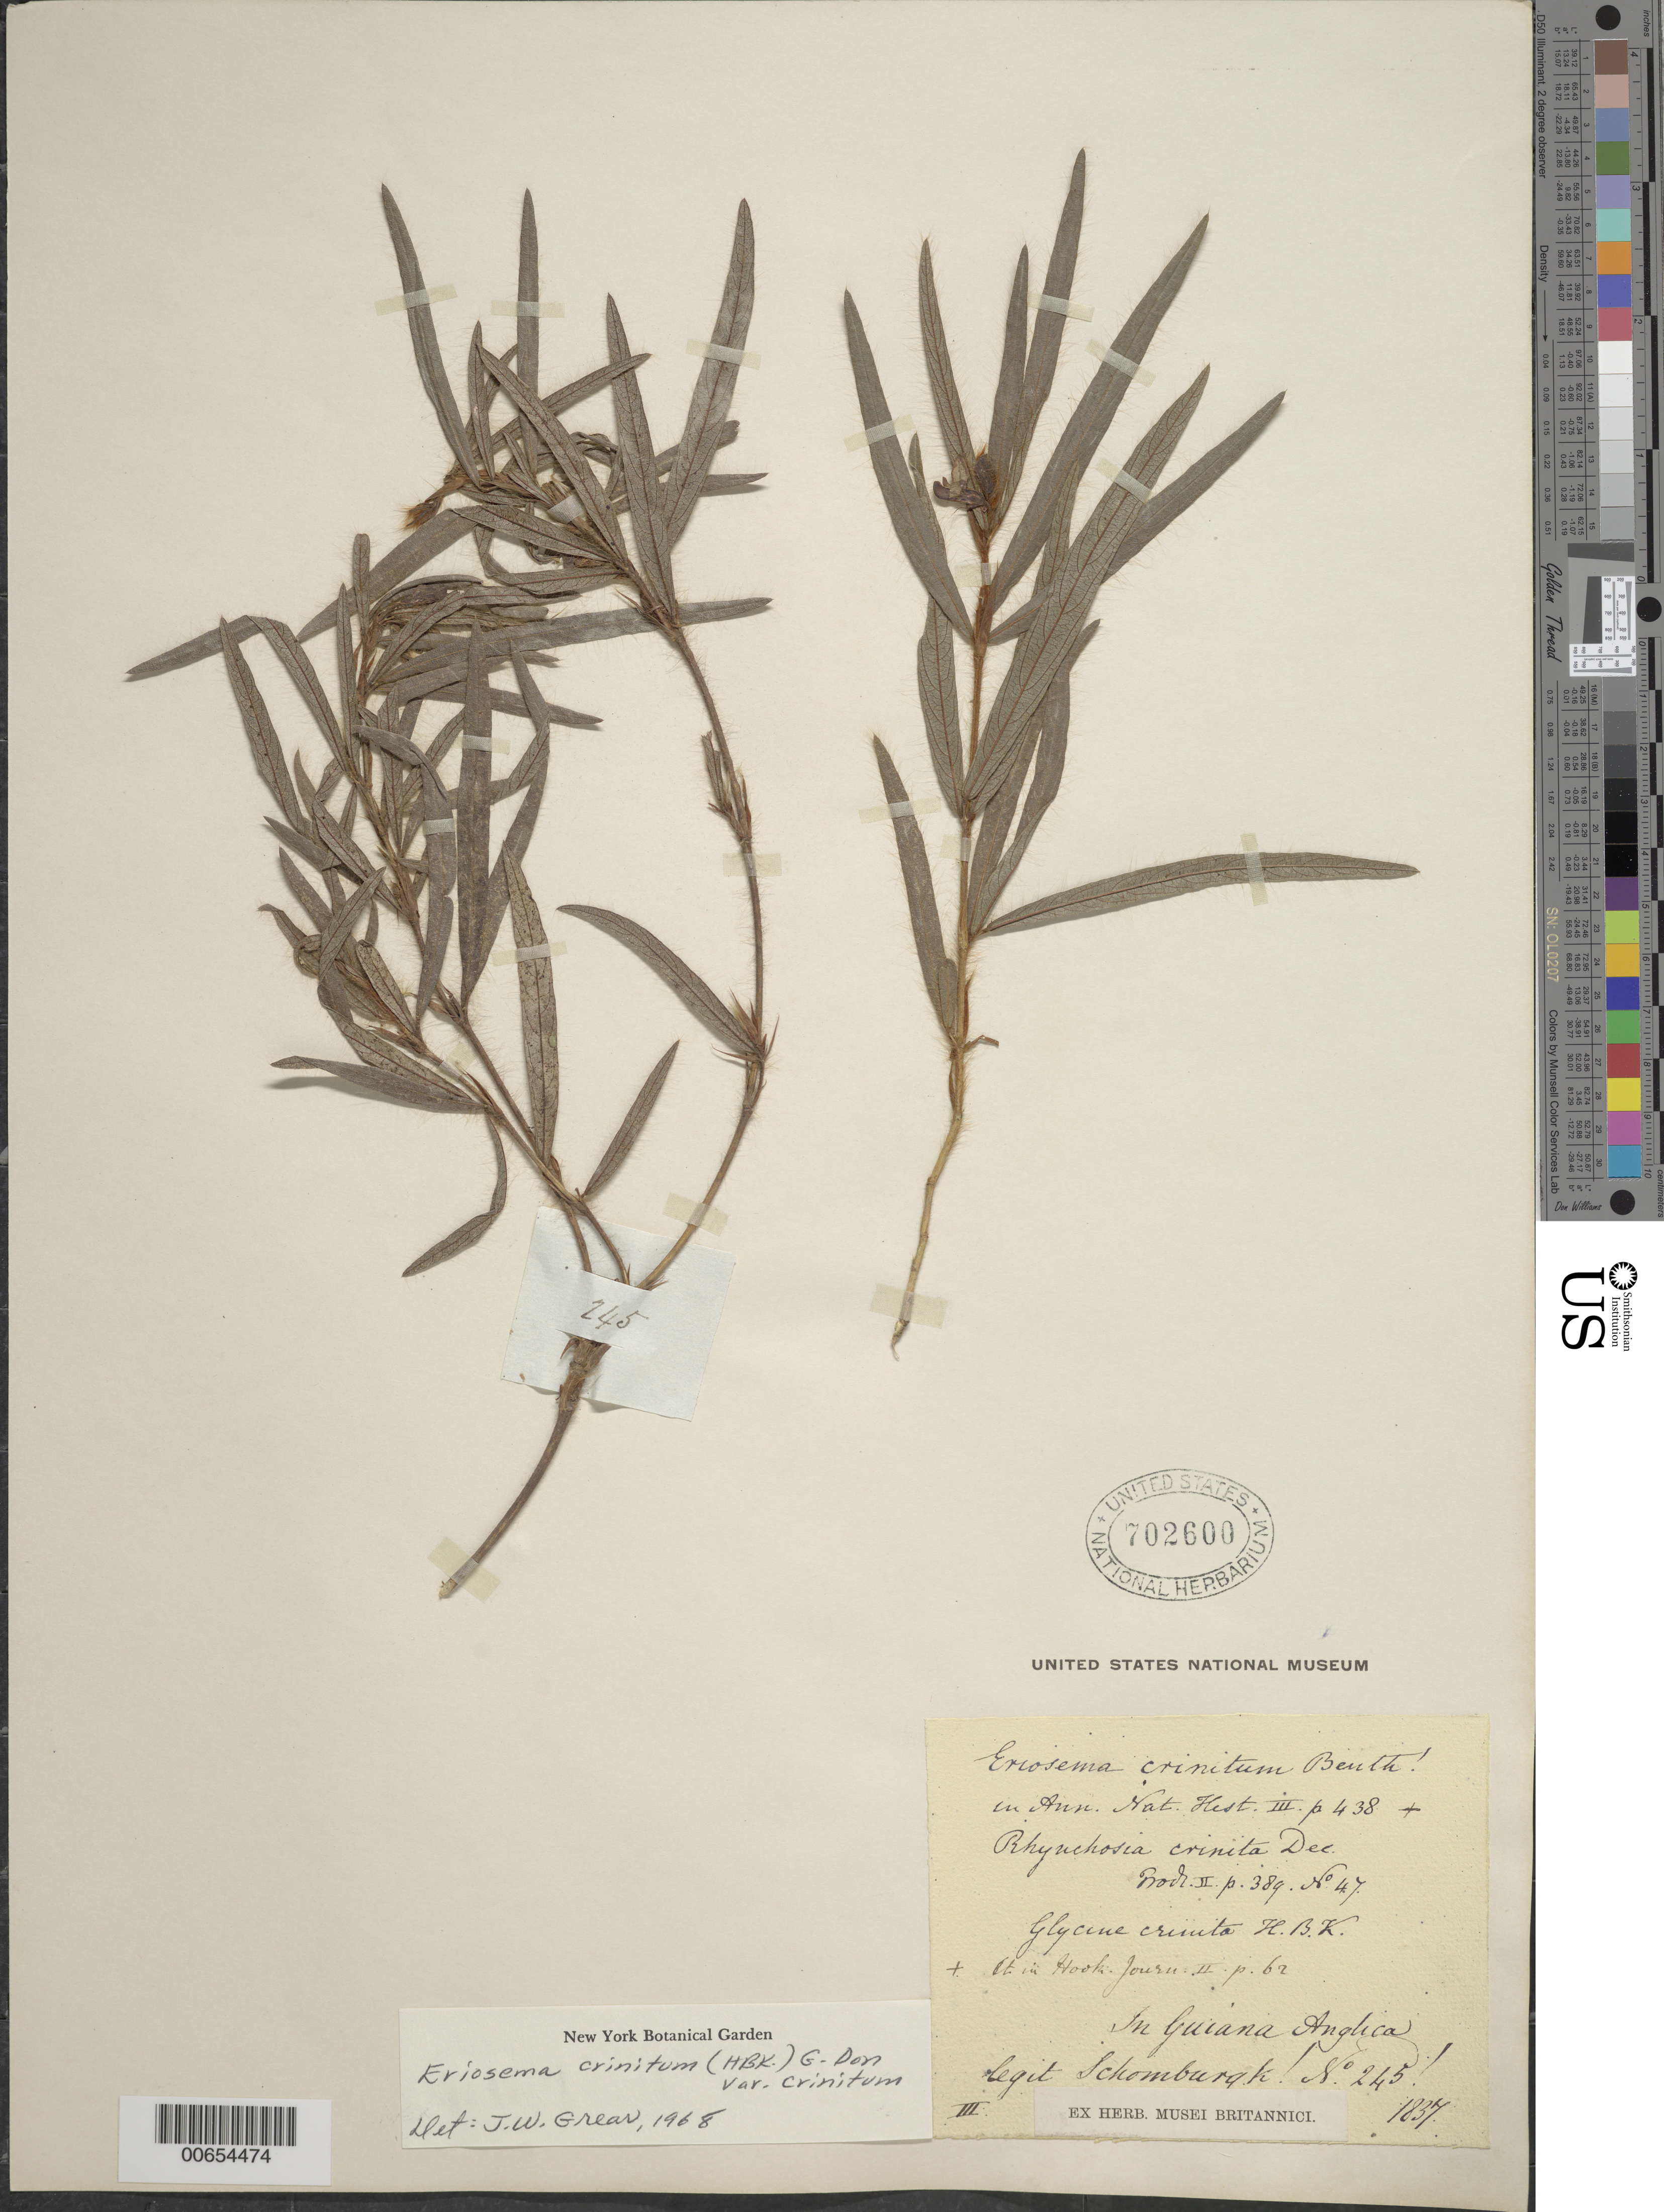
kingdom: Plantae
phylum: Tracheophyta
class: Magnoliopsida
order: Fabales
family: Fabaceae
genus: Eriosema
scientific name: Eriosema crinitum var. crinitum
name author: (Kunth) G. Don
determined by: Grear, J. W., Jr.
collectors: R. H. Schomburgk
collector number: I 245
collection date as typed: March 1837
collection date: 1837-03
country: Guyana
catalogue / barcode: US 702600